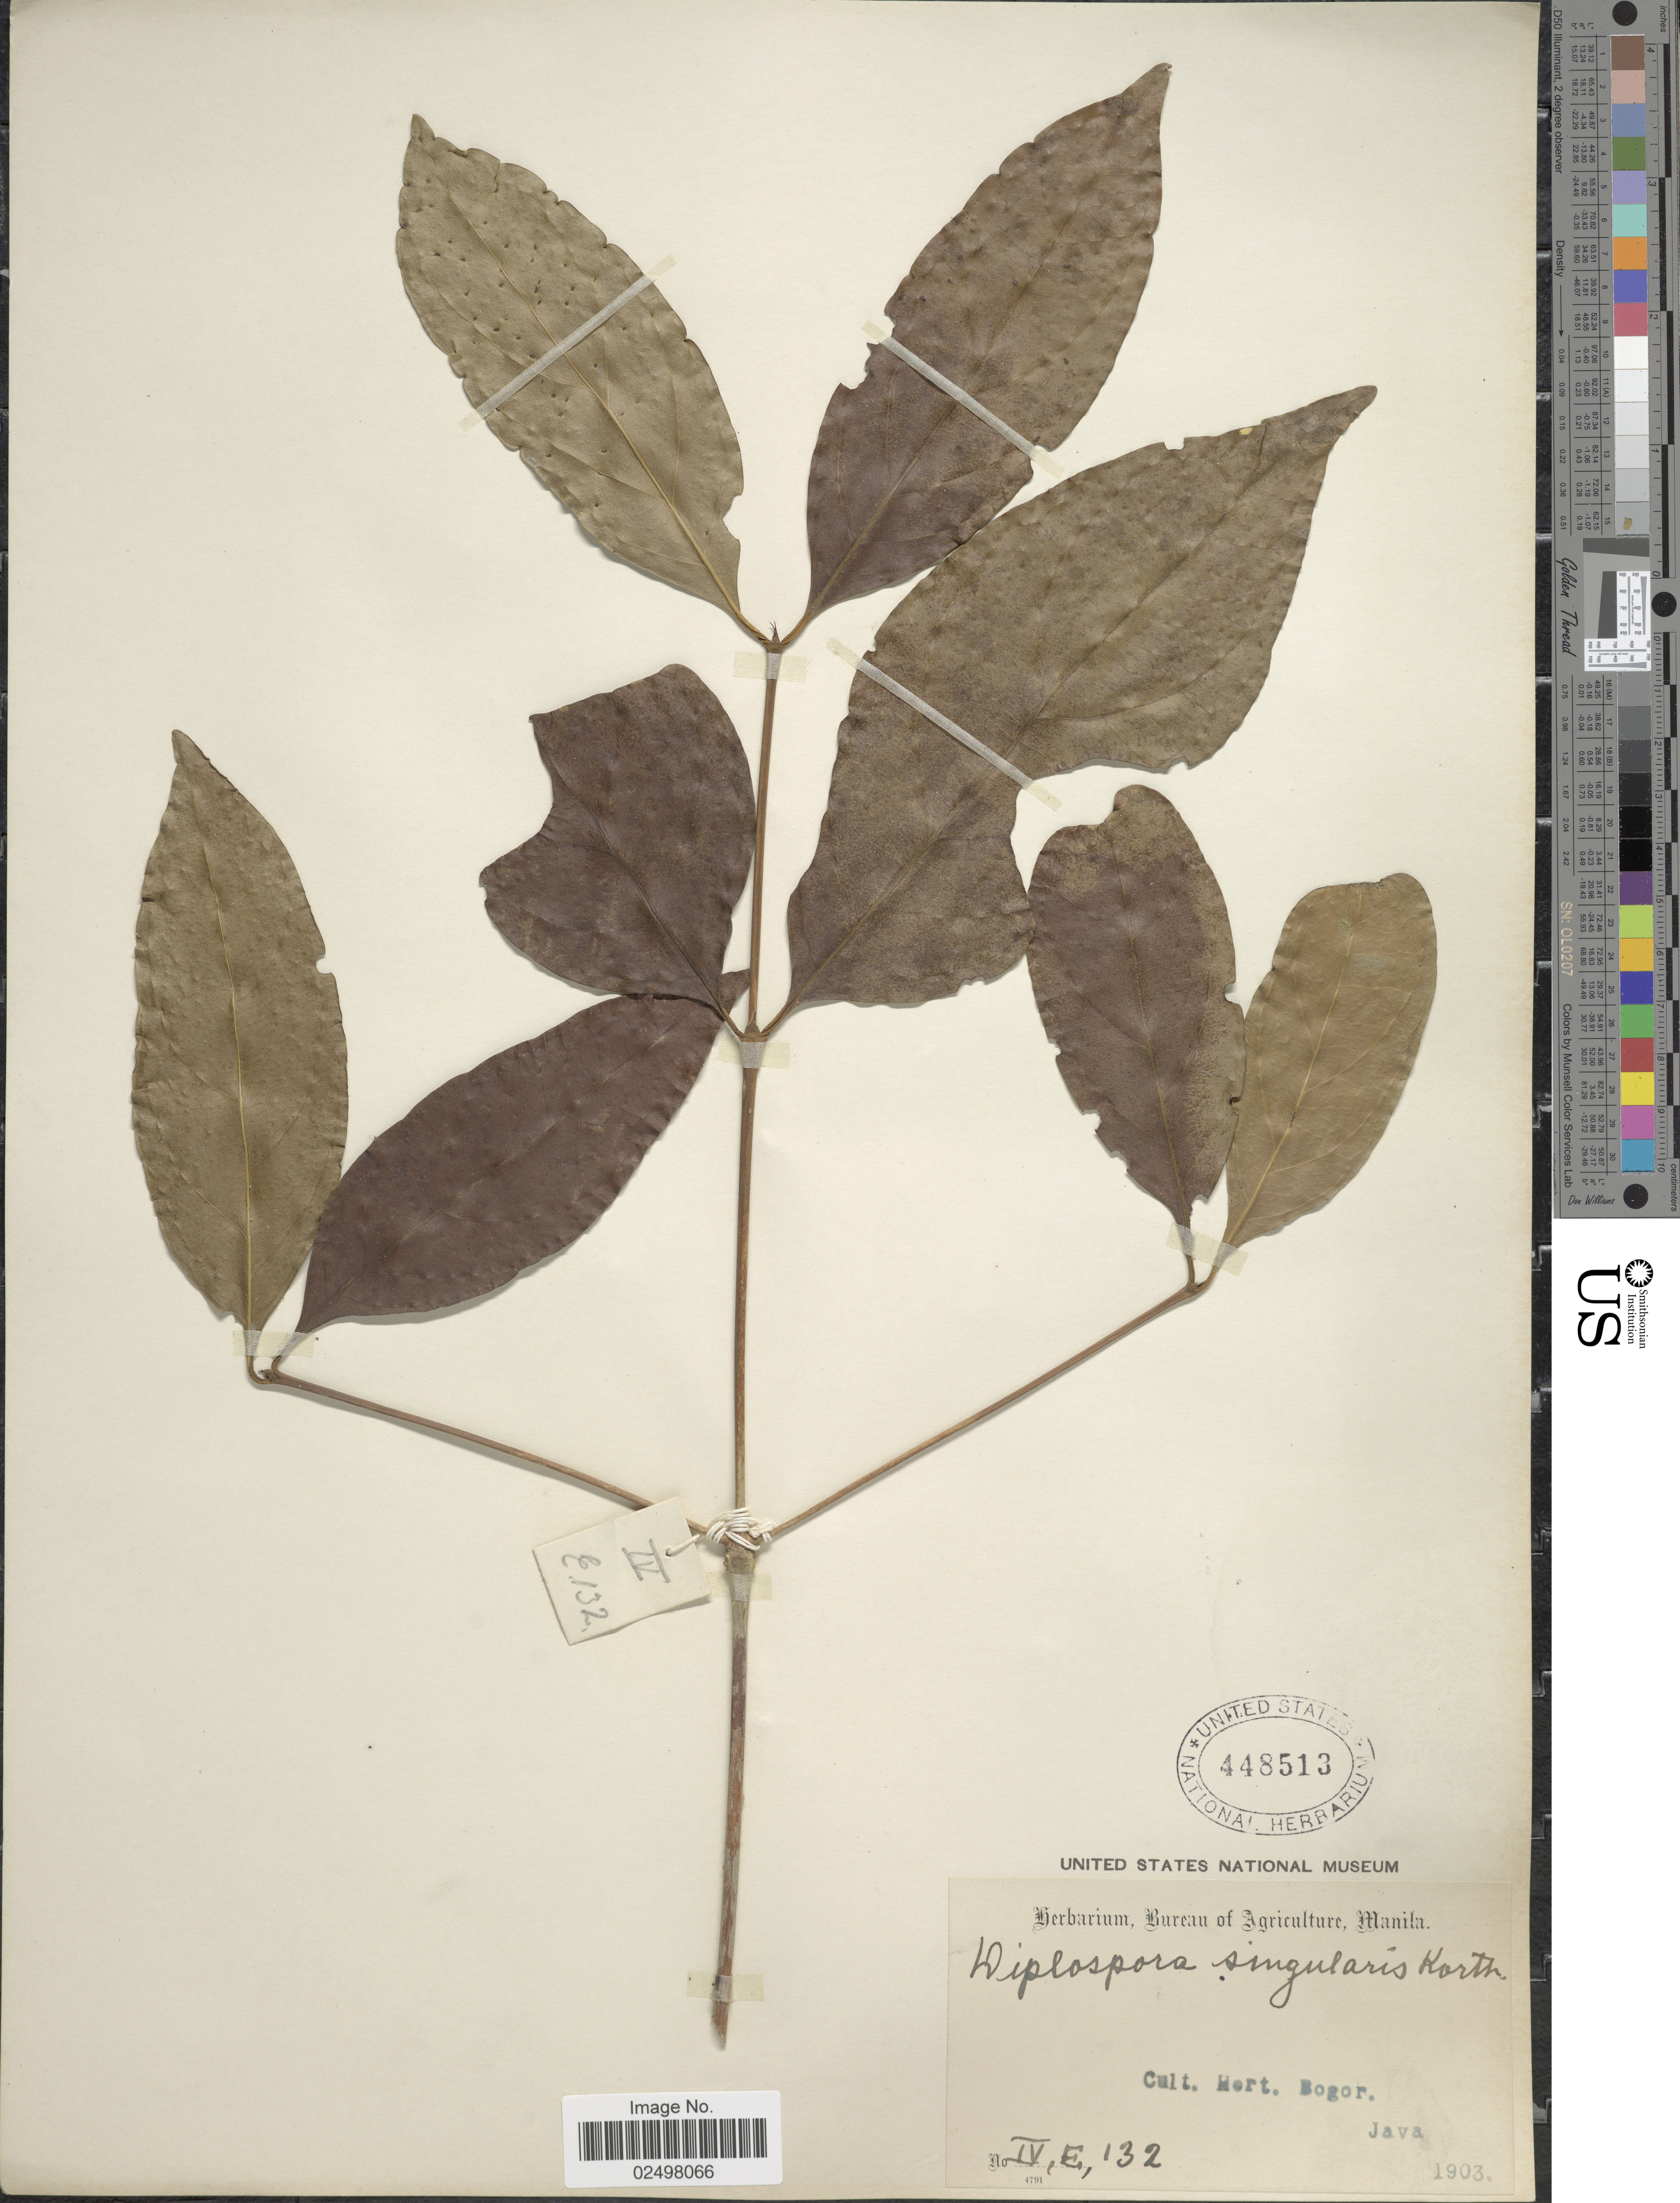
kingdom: Plantae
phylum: Tracheophyta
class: Magnoliopsida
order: Gentianales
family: Rubiaceae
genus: Tricalysia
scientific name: Tricalysia singularis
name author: (Korth.) K. Schum.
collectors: ex Herb. Bur. Agric. Manila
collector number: IV/E/132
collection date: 1903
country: Indonesia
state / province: Java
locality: Hort. Bogor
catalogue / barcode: US 448513